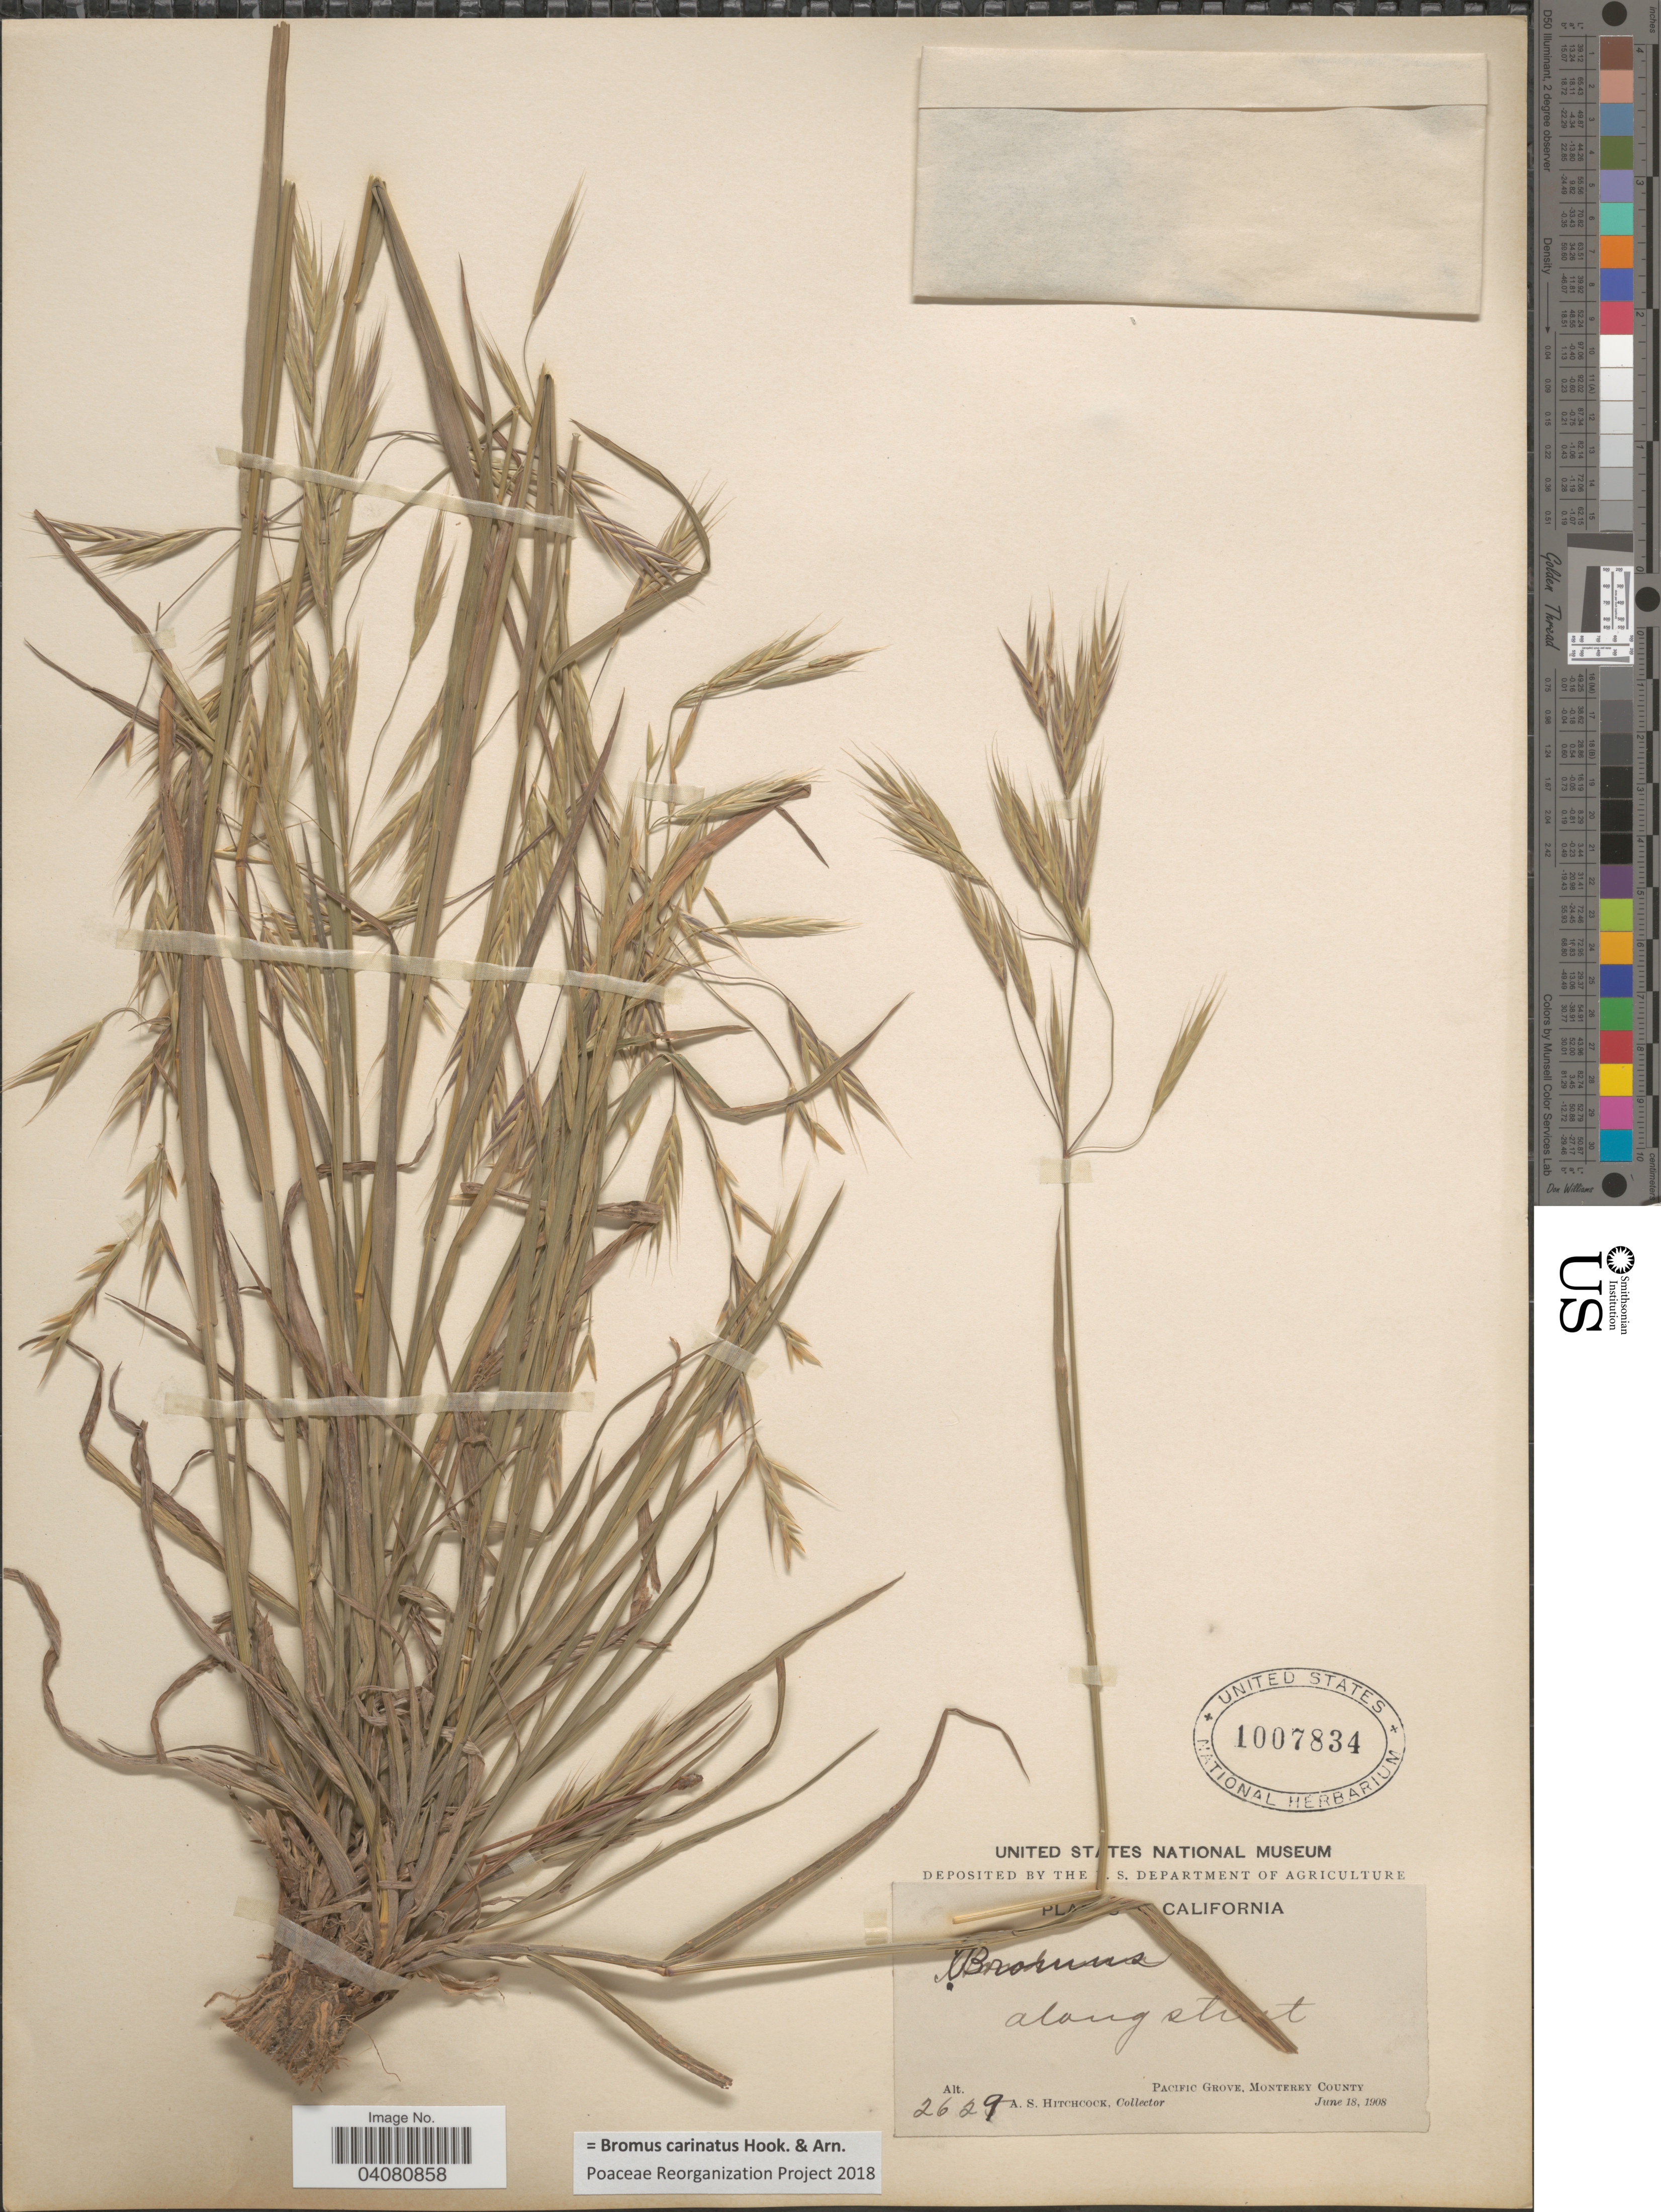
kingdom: Plantae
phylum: Tracheophyta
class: Liliopsida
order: Poales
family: Poaceae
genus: Bromus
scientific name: Bromus carinatus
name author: Hook. & Arn.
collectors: A. S. Hitchcock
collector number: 2629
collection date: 1908-06-18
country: United States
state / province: California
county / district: Monterey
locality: Along street. Pacific Grove, Monterey County.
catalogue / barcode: US 1007834